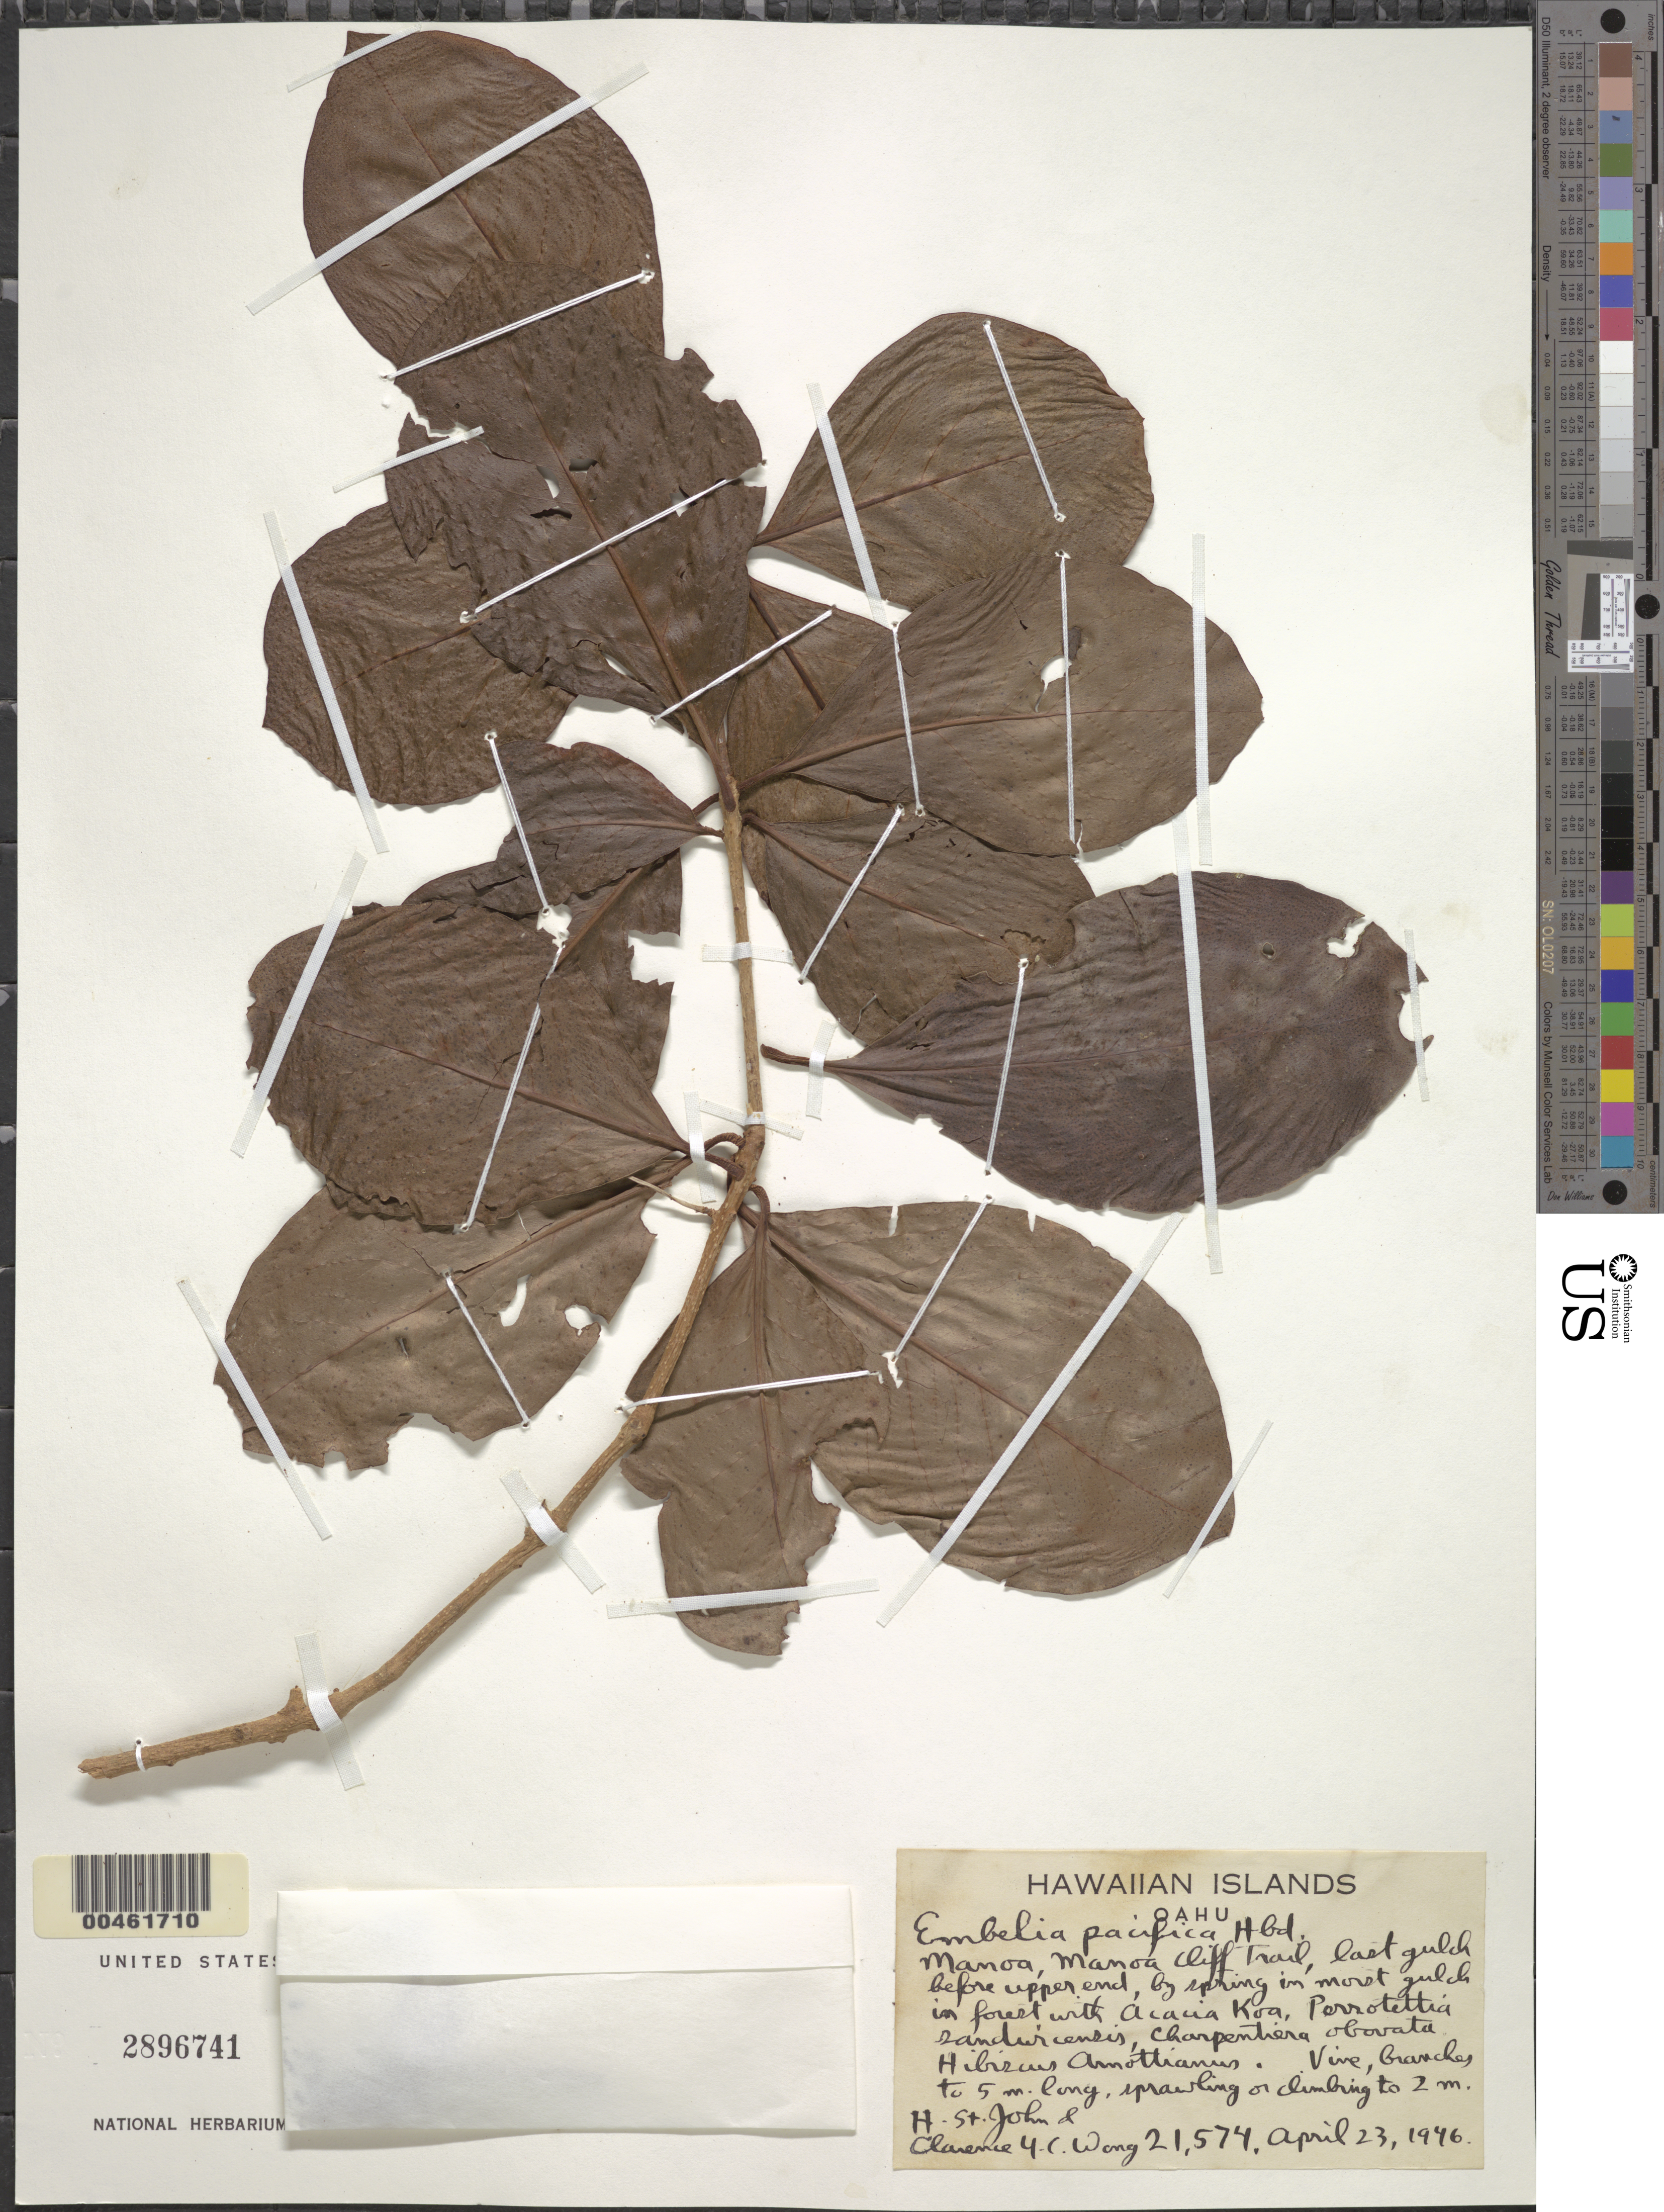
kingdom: Plantae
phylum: Tracheophyta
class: Magnoliopsida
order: Ericales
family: Primulaceae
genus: Embelia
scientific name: Embelia pacifica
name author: Hillebr.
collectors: H. St. John & C. Y. Wang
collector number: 21574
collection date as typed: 23 Apr 1946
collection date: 1946-04-23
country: United States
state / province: Hawaii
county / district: Honolulu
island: Oahu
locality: Manoa, Manoa Cliff Trail, last gulch before upper end, by spring in moist gulch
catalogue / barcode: US 2896741